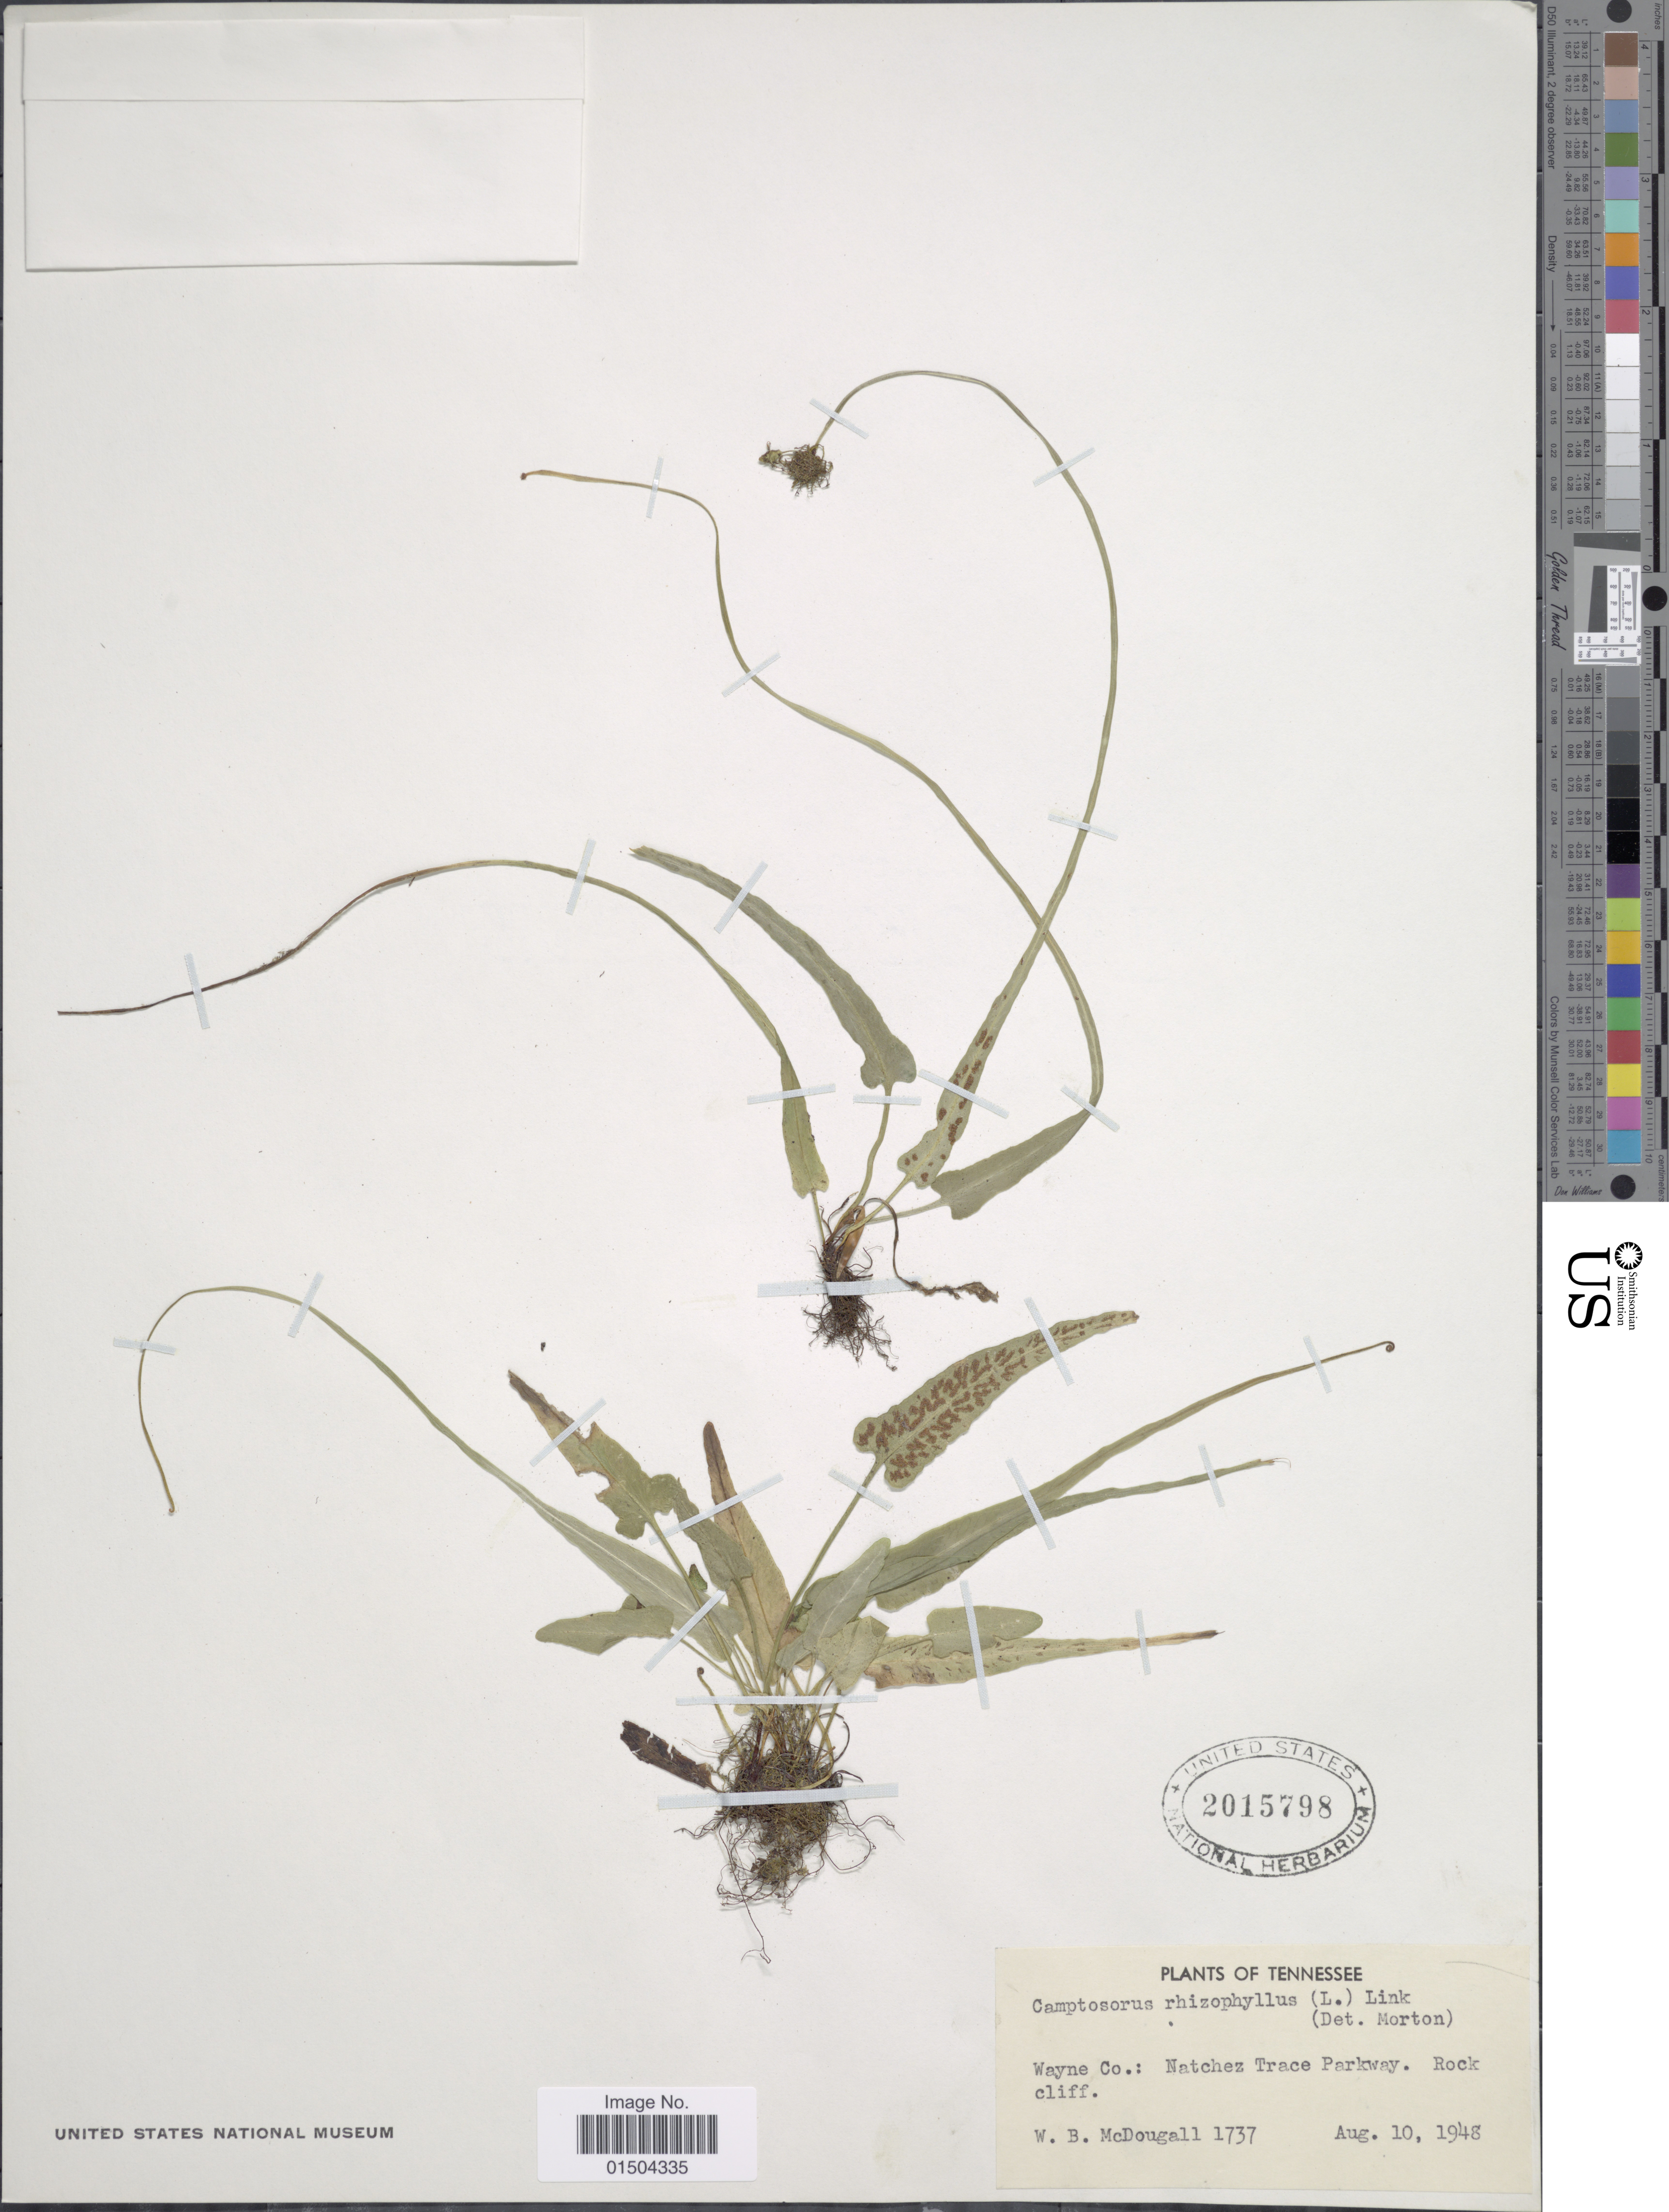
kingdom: Plantae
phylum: Tracheophyta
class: Polypodiopsida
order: Polypodiales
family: Aspleniaceae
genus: Asplenium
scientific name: Asplenium rhizophyllum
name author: L.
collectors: W. B. McDougall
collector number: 1737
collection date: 1948-08-10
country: United States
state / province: Tennessee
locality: Wayne Co.: Natchez Trace Parkway.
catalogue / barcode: US 2015798